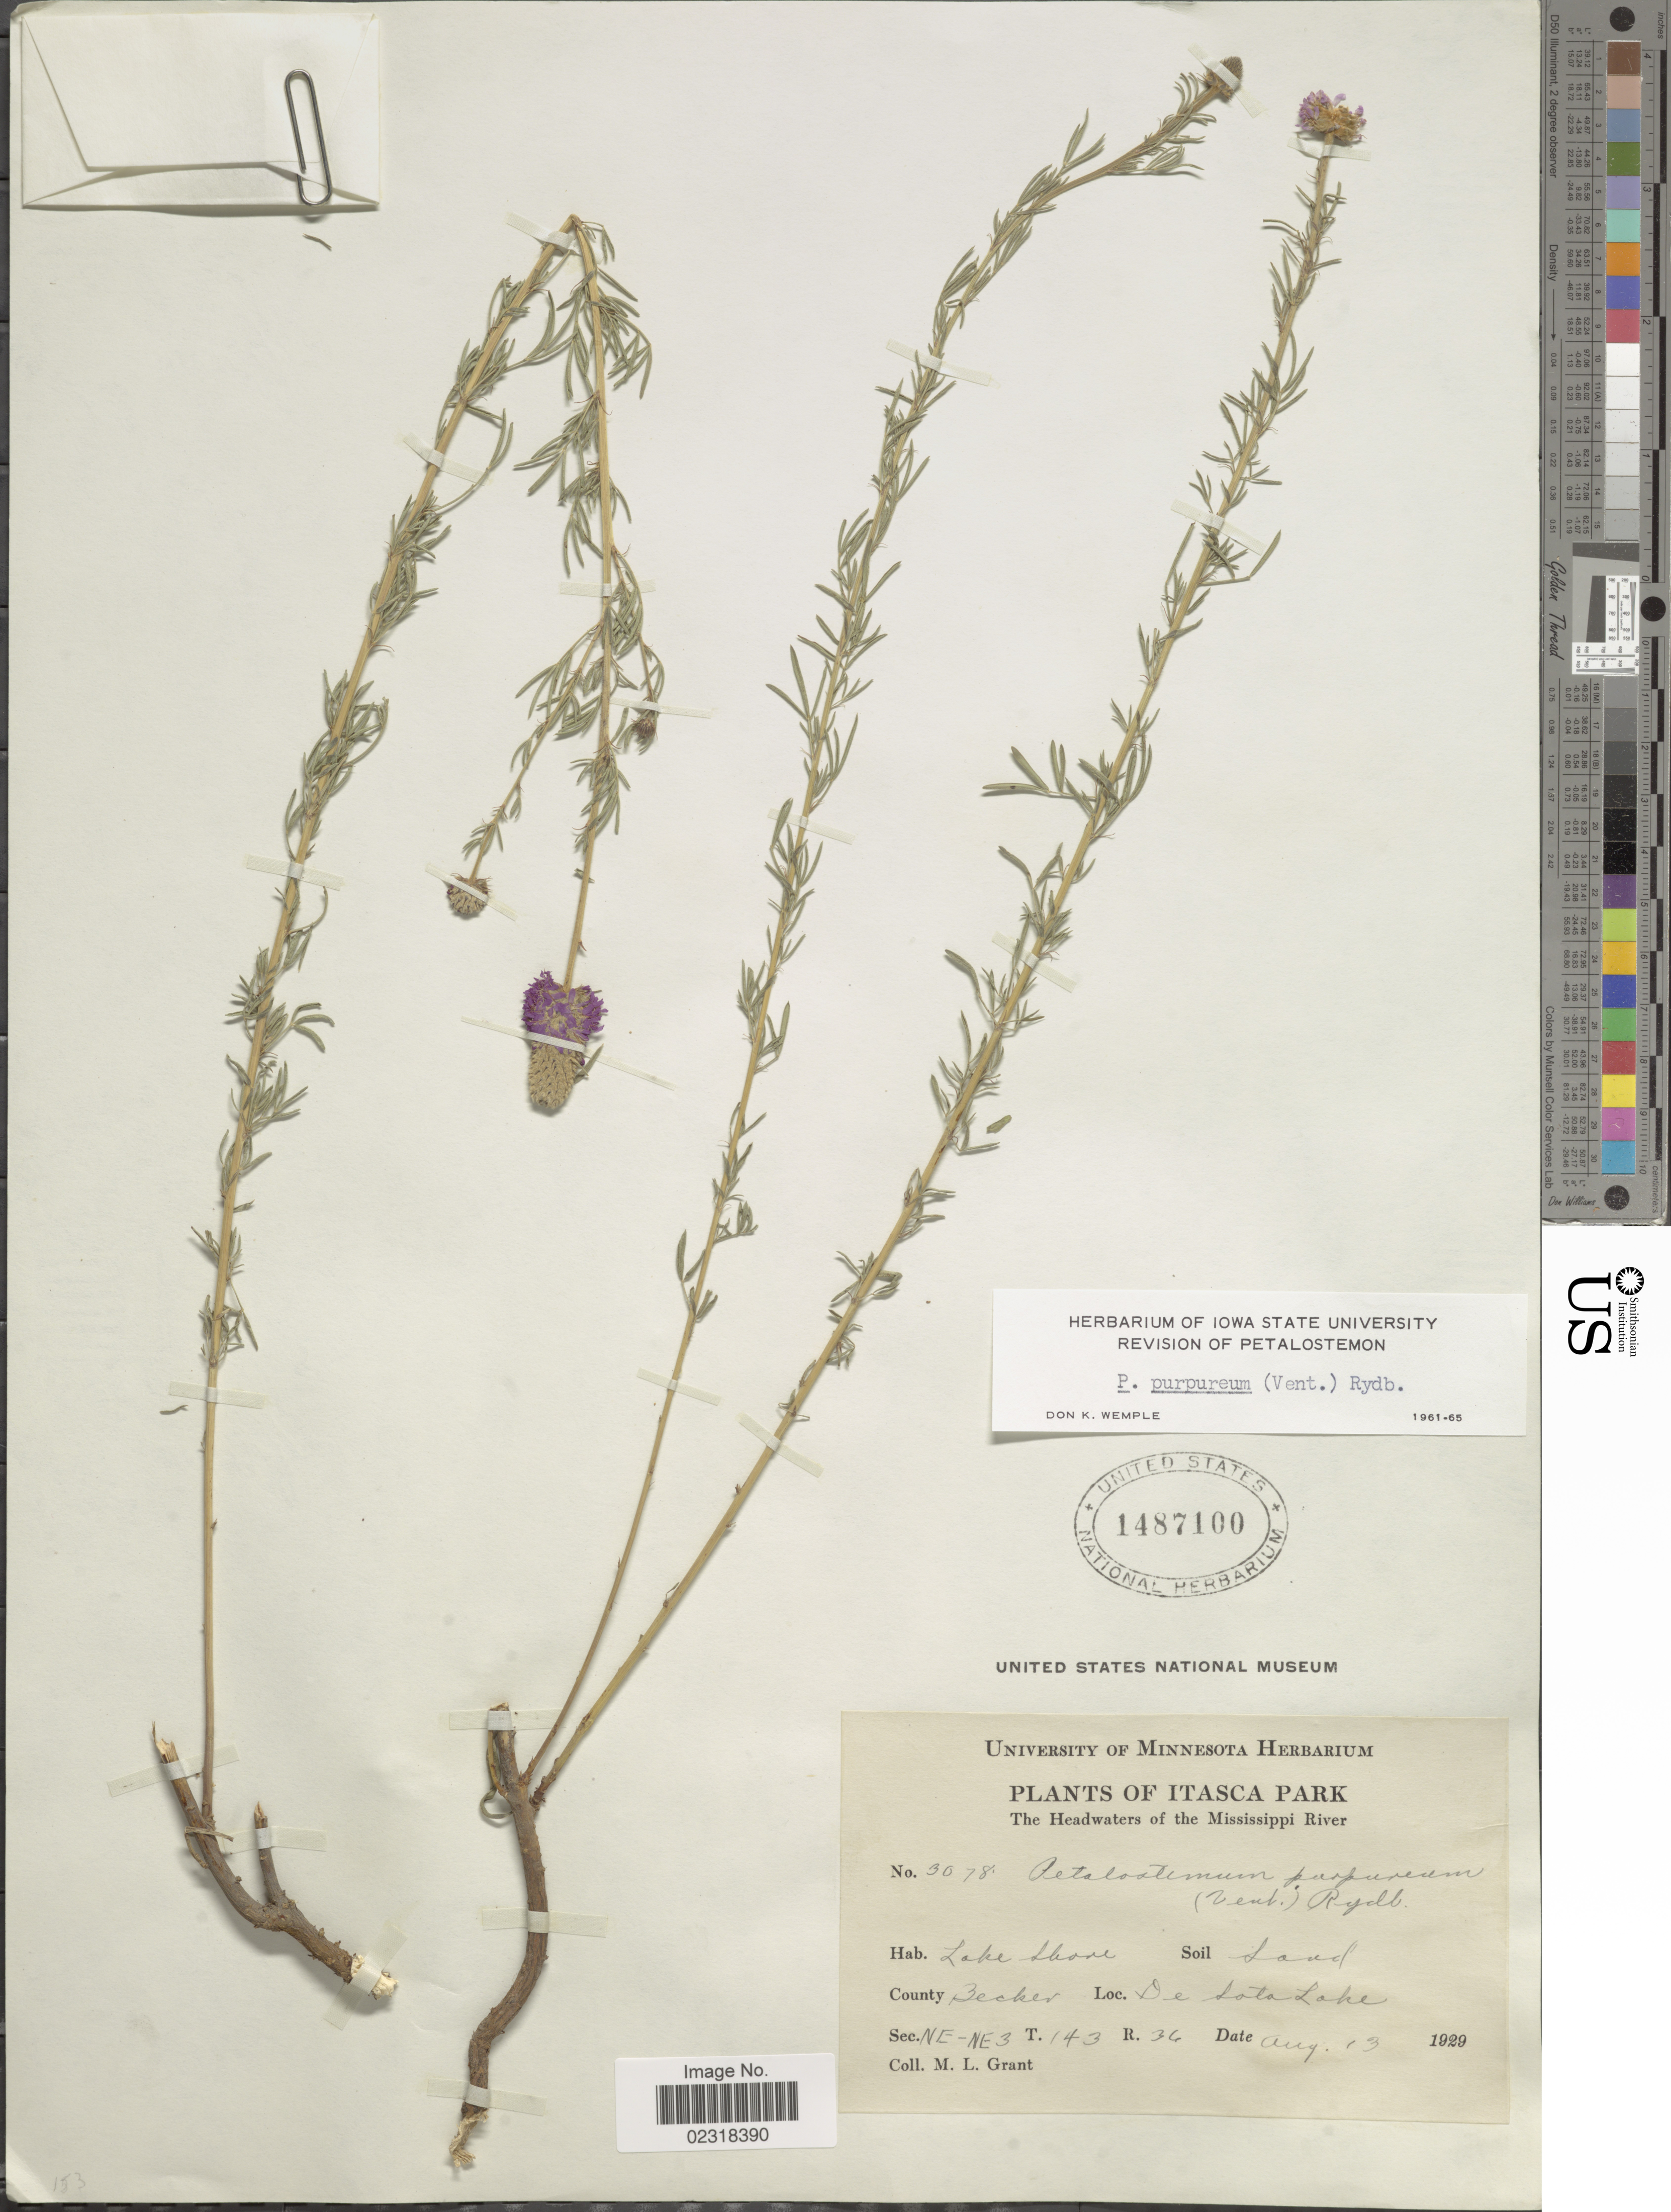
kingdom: Plantae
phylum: Tracheophyta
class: Magnoliopsida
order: Fabales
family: Fabaceae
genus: Dalea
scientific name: Dalea purpurea var. purpurea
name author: Vent.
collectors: M. L. Grant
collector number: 3078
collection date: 1929-08-13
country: United States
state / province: Minnesota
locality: County Becker, De Sota Lake, Itasca Park, The Headwaters of The Mississippi River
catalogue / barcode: US 1487100